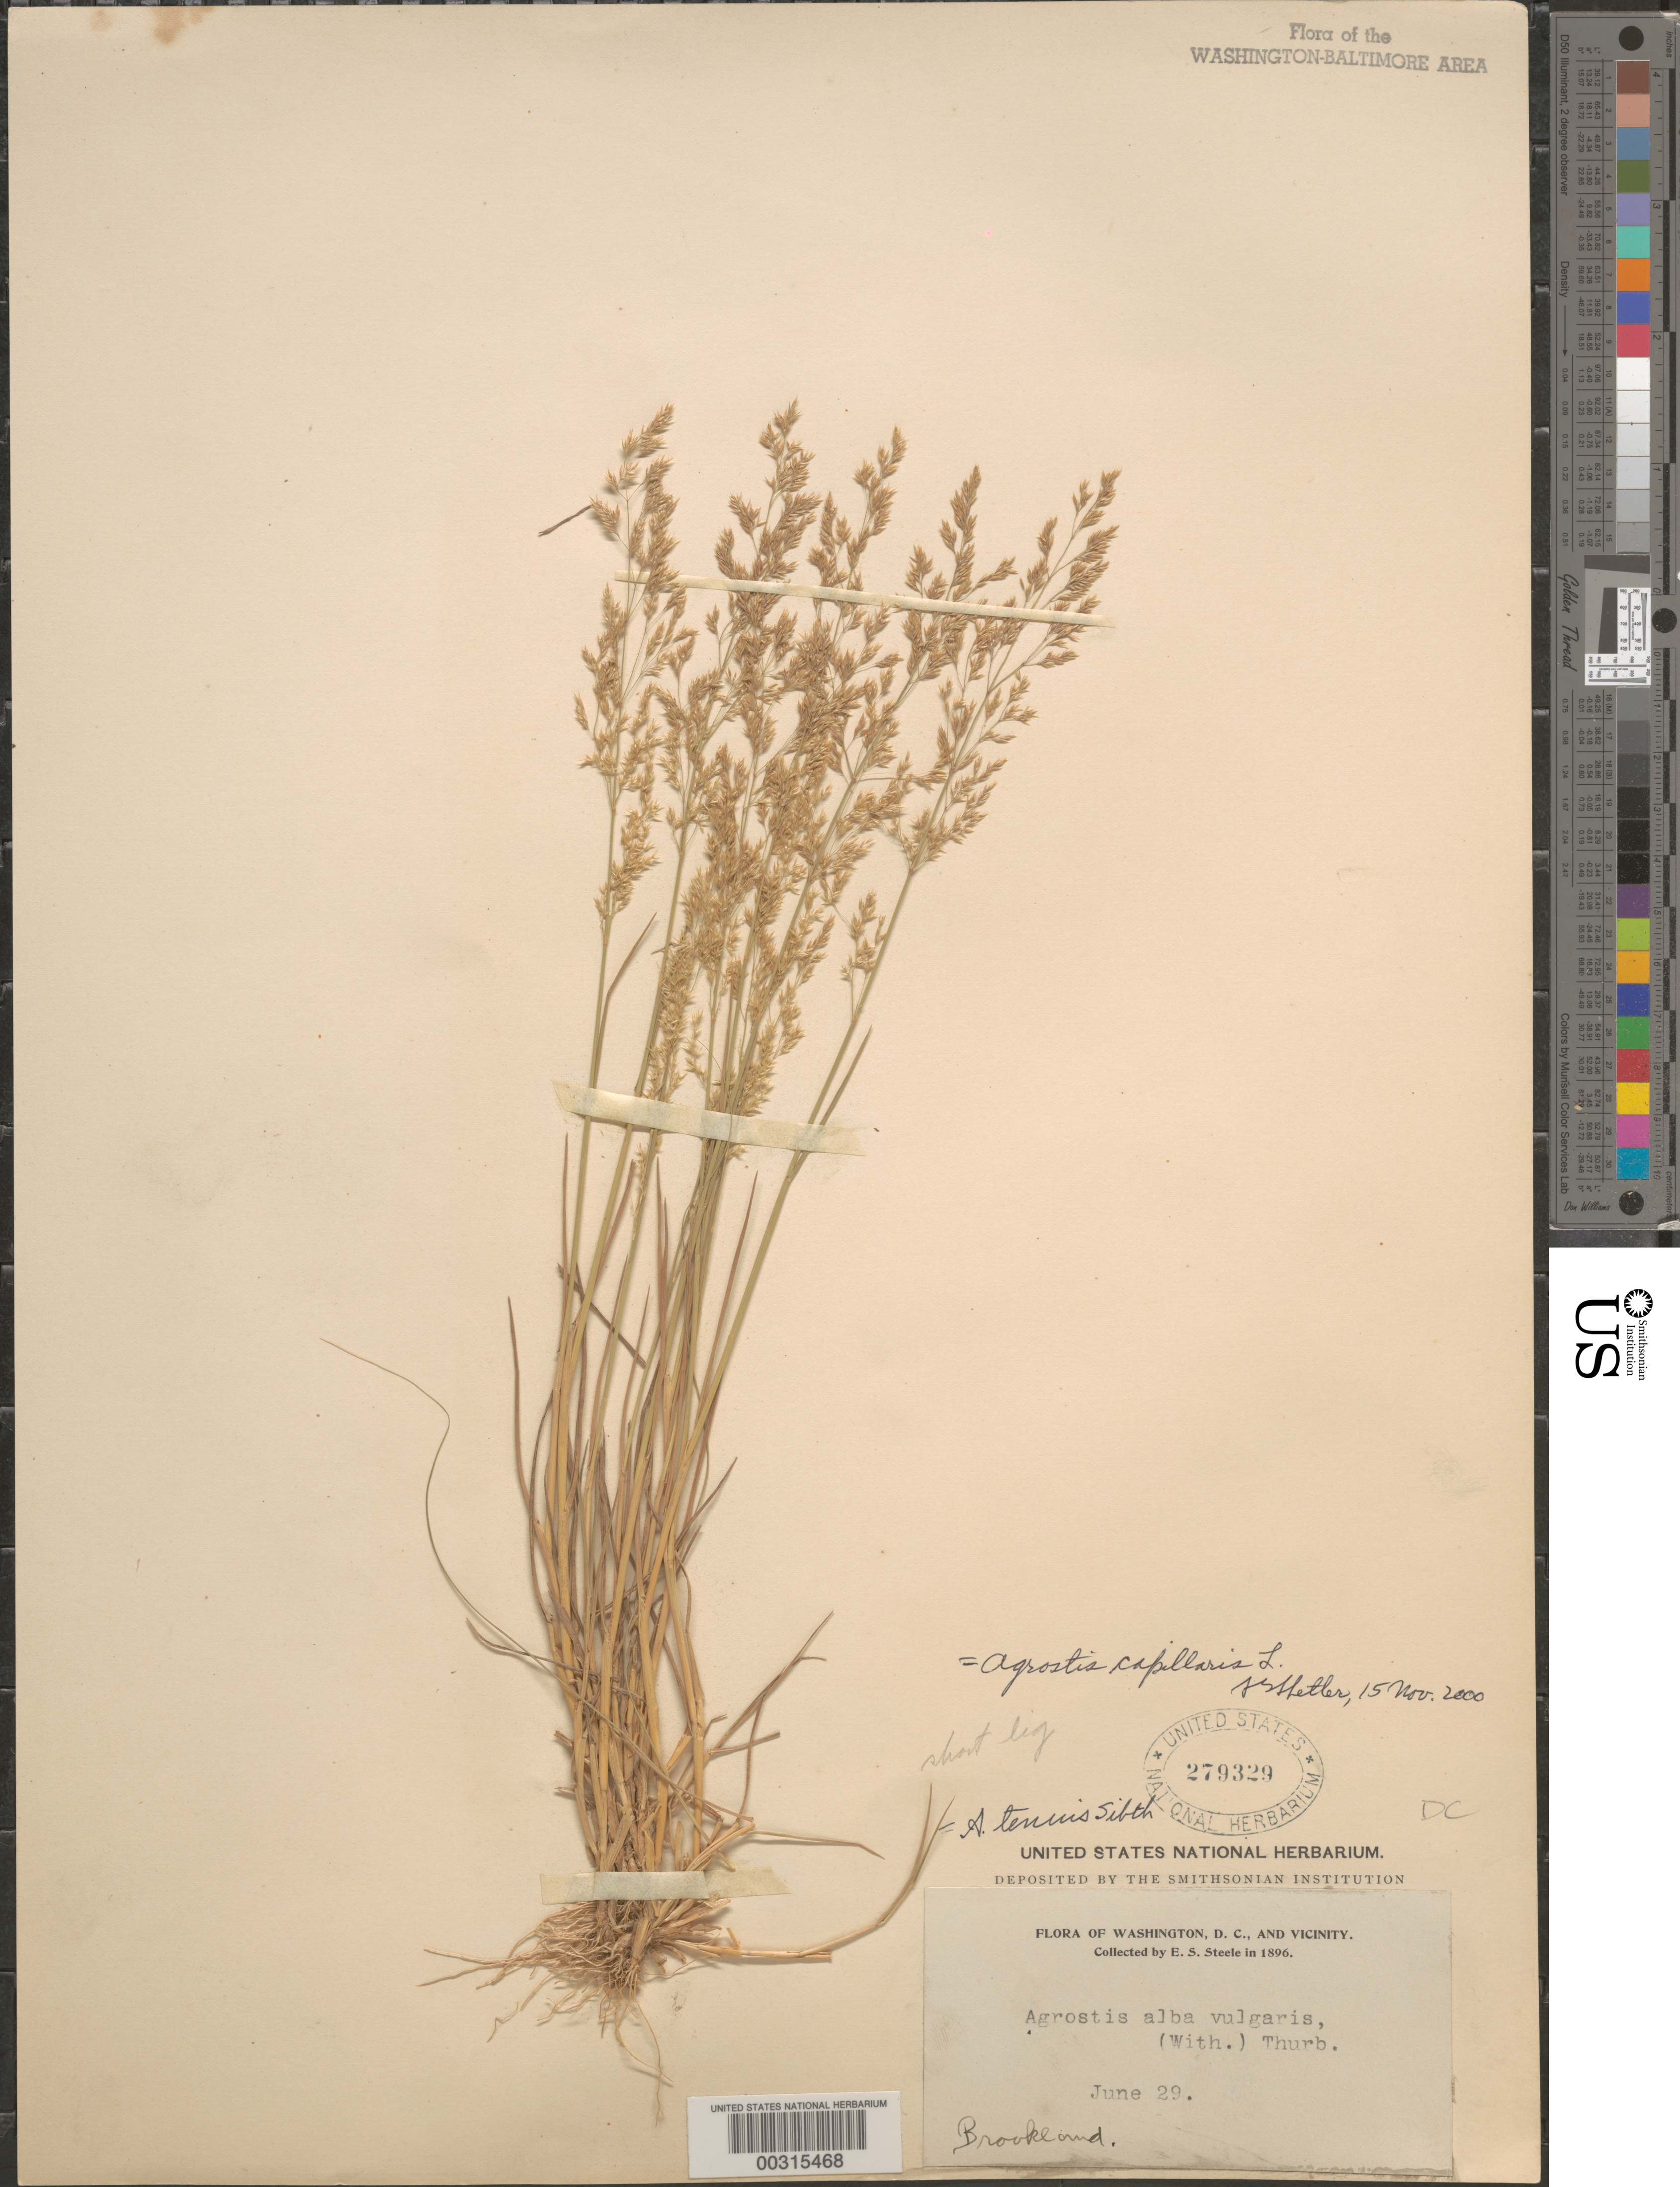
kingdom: Plantae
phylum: Tracheophyta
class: Liliopsida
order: Poales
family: Poaceae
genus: Agrostis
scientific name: Agrostis capillaris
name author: L.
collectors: E. Steele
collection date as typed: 29 Jun 1896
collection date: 1896-06-29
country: United States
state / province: District of Columbia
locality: Brookland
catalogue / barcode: US 279329